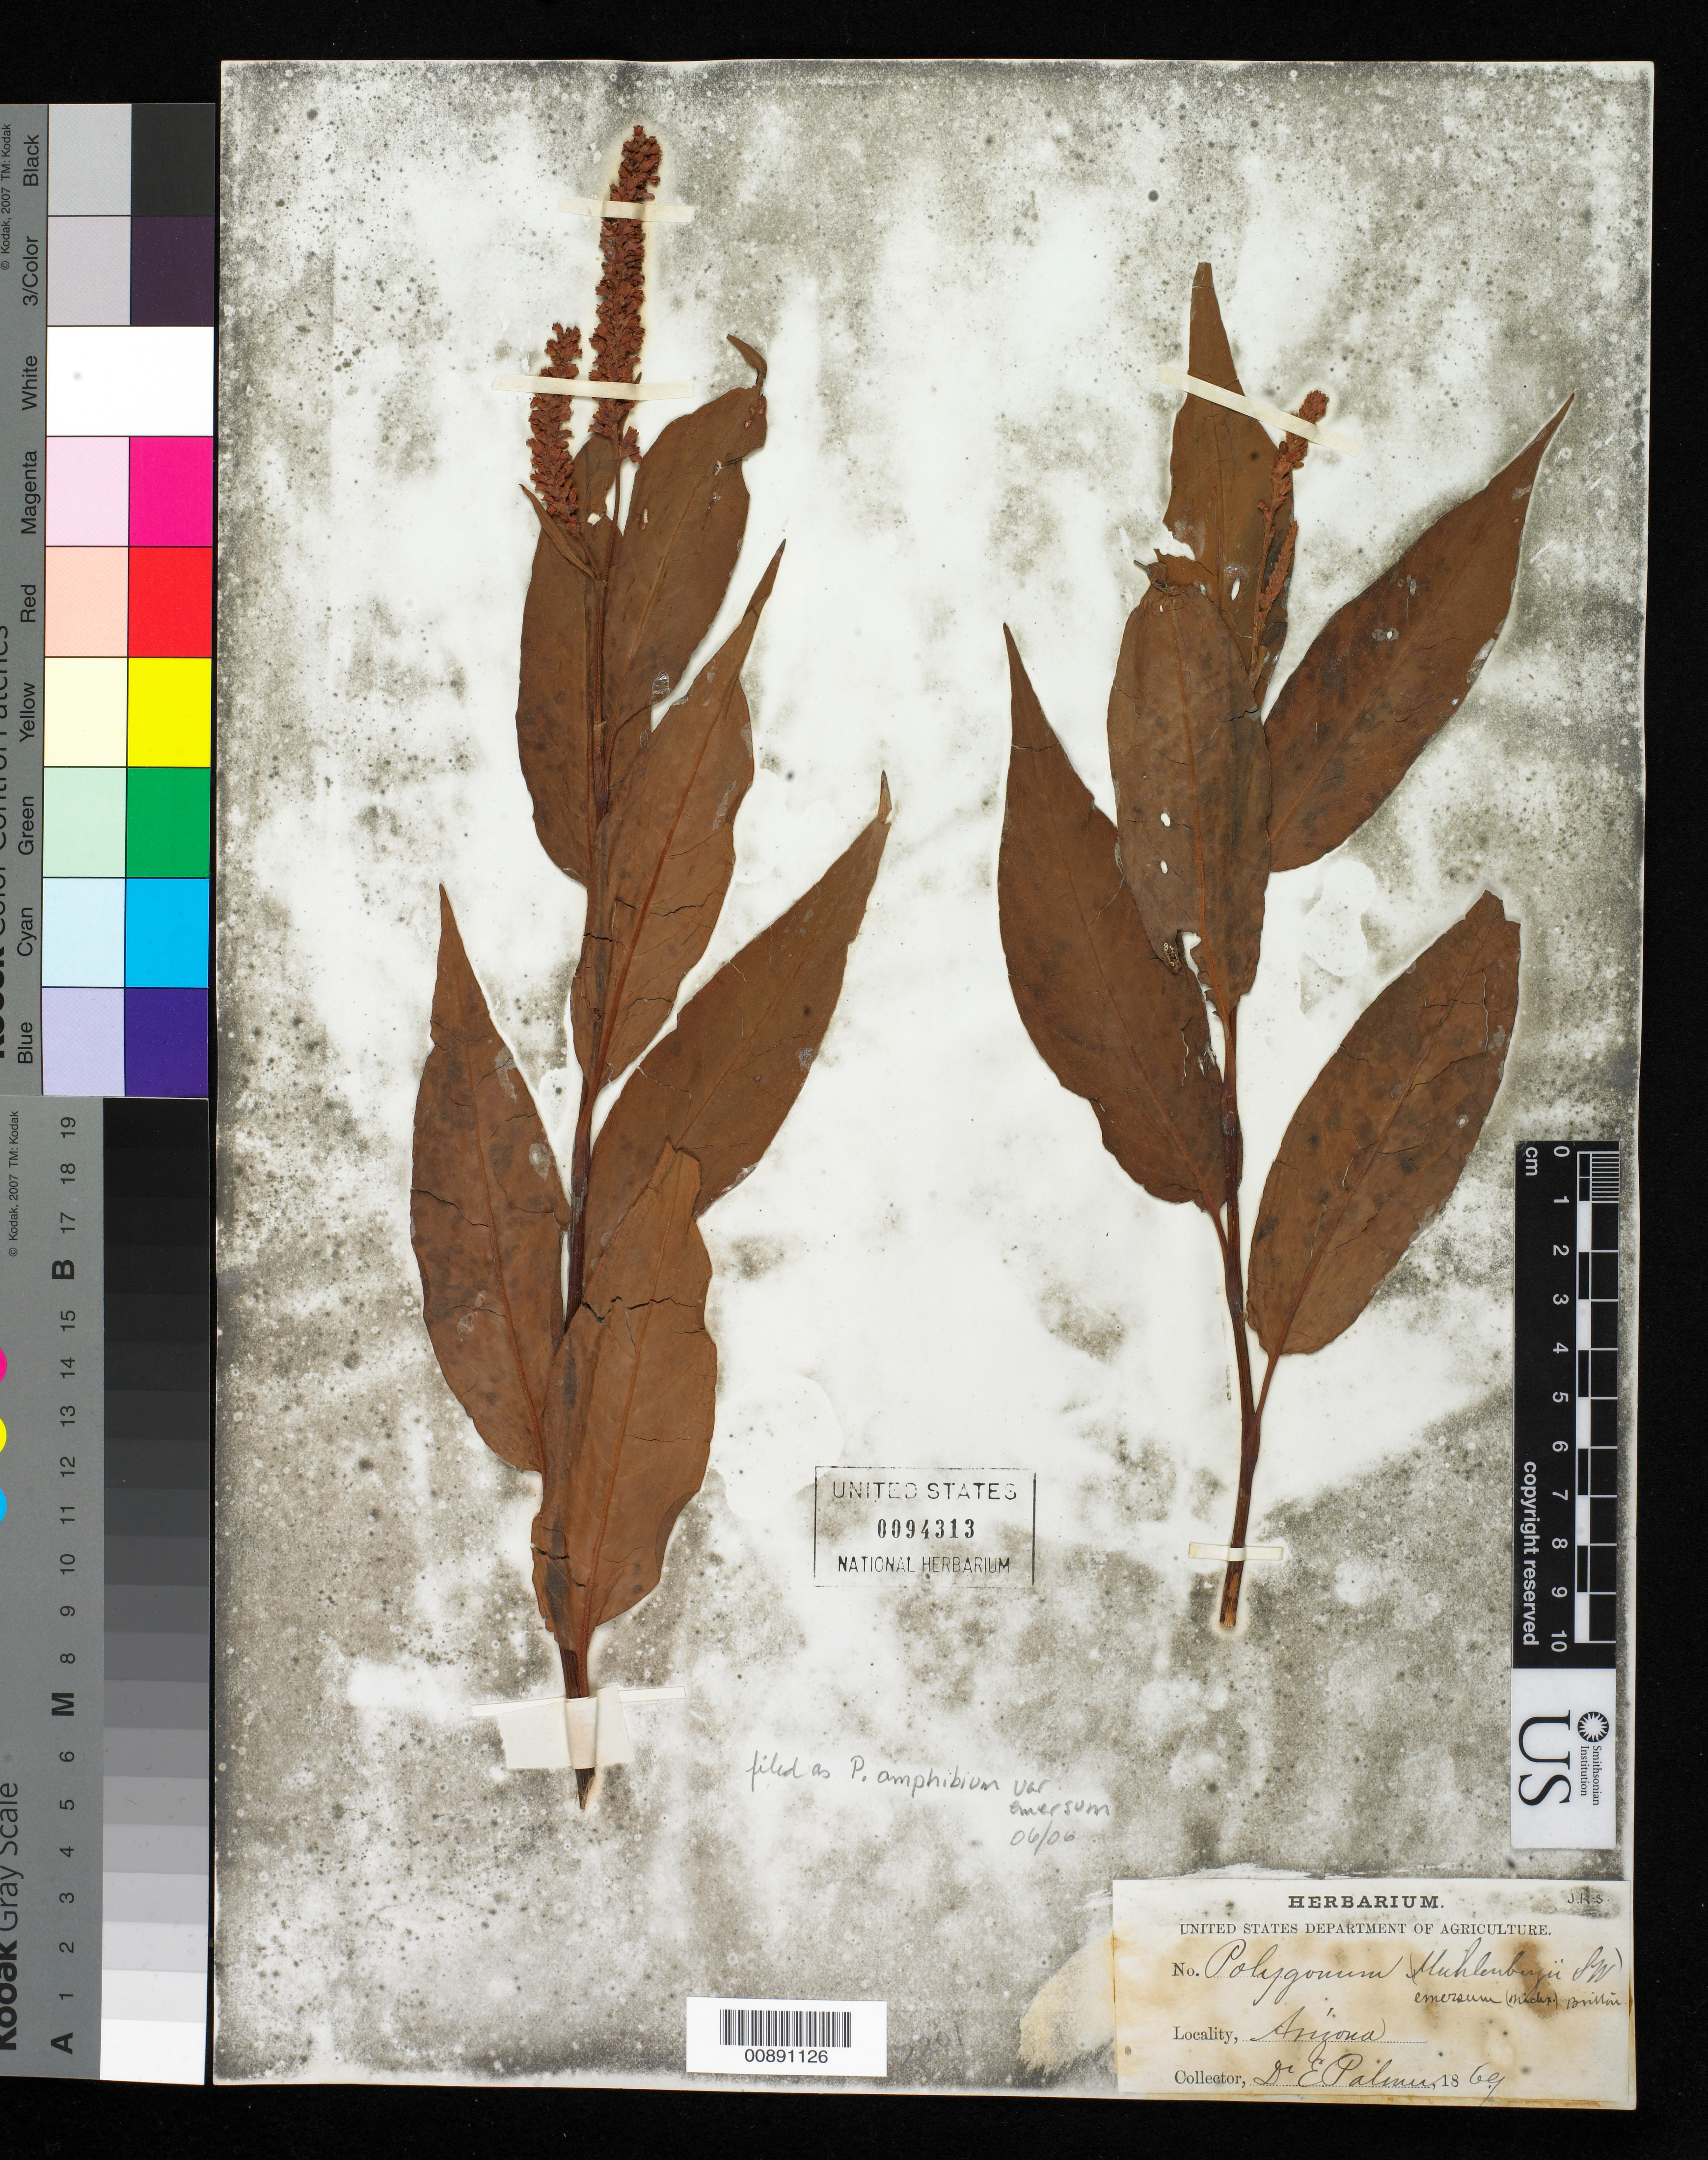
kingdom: Plantae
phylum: Tracheophyta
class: Magnoliopsida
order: Caryophyllales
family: Polygonaceae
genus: Polygonum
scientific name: Polygonum amphibium var. emersum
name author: Michx.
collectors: E. Palmer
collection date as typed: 1869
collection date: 1869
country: United States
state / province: Arizona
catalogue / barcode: US 94313